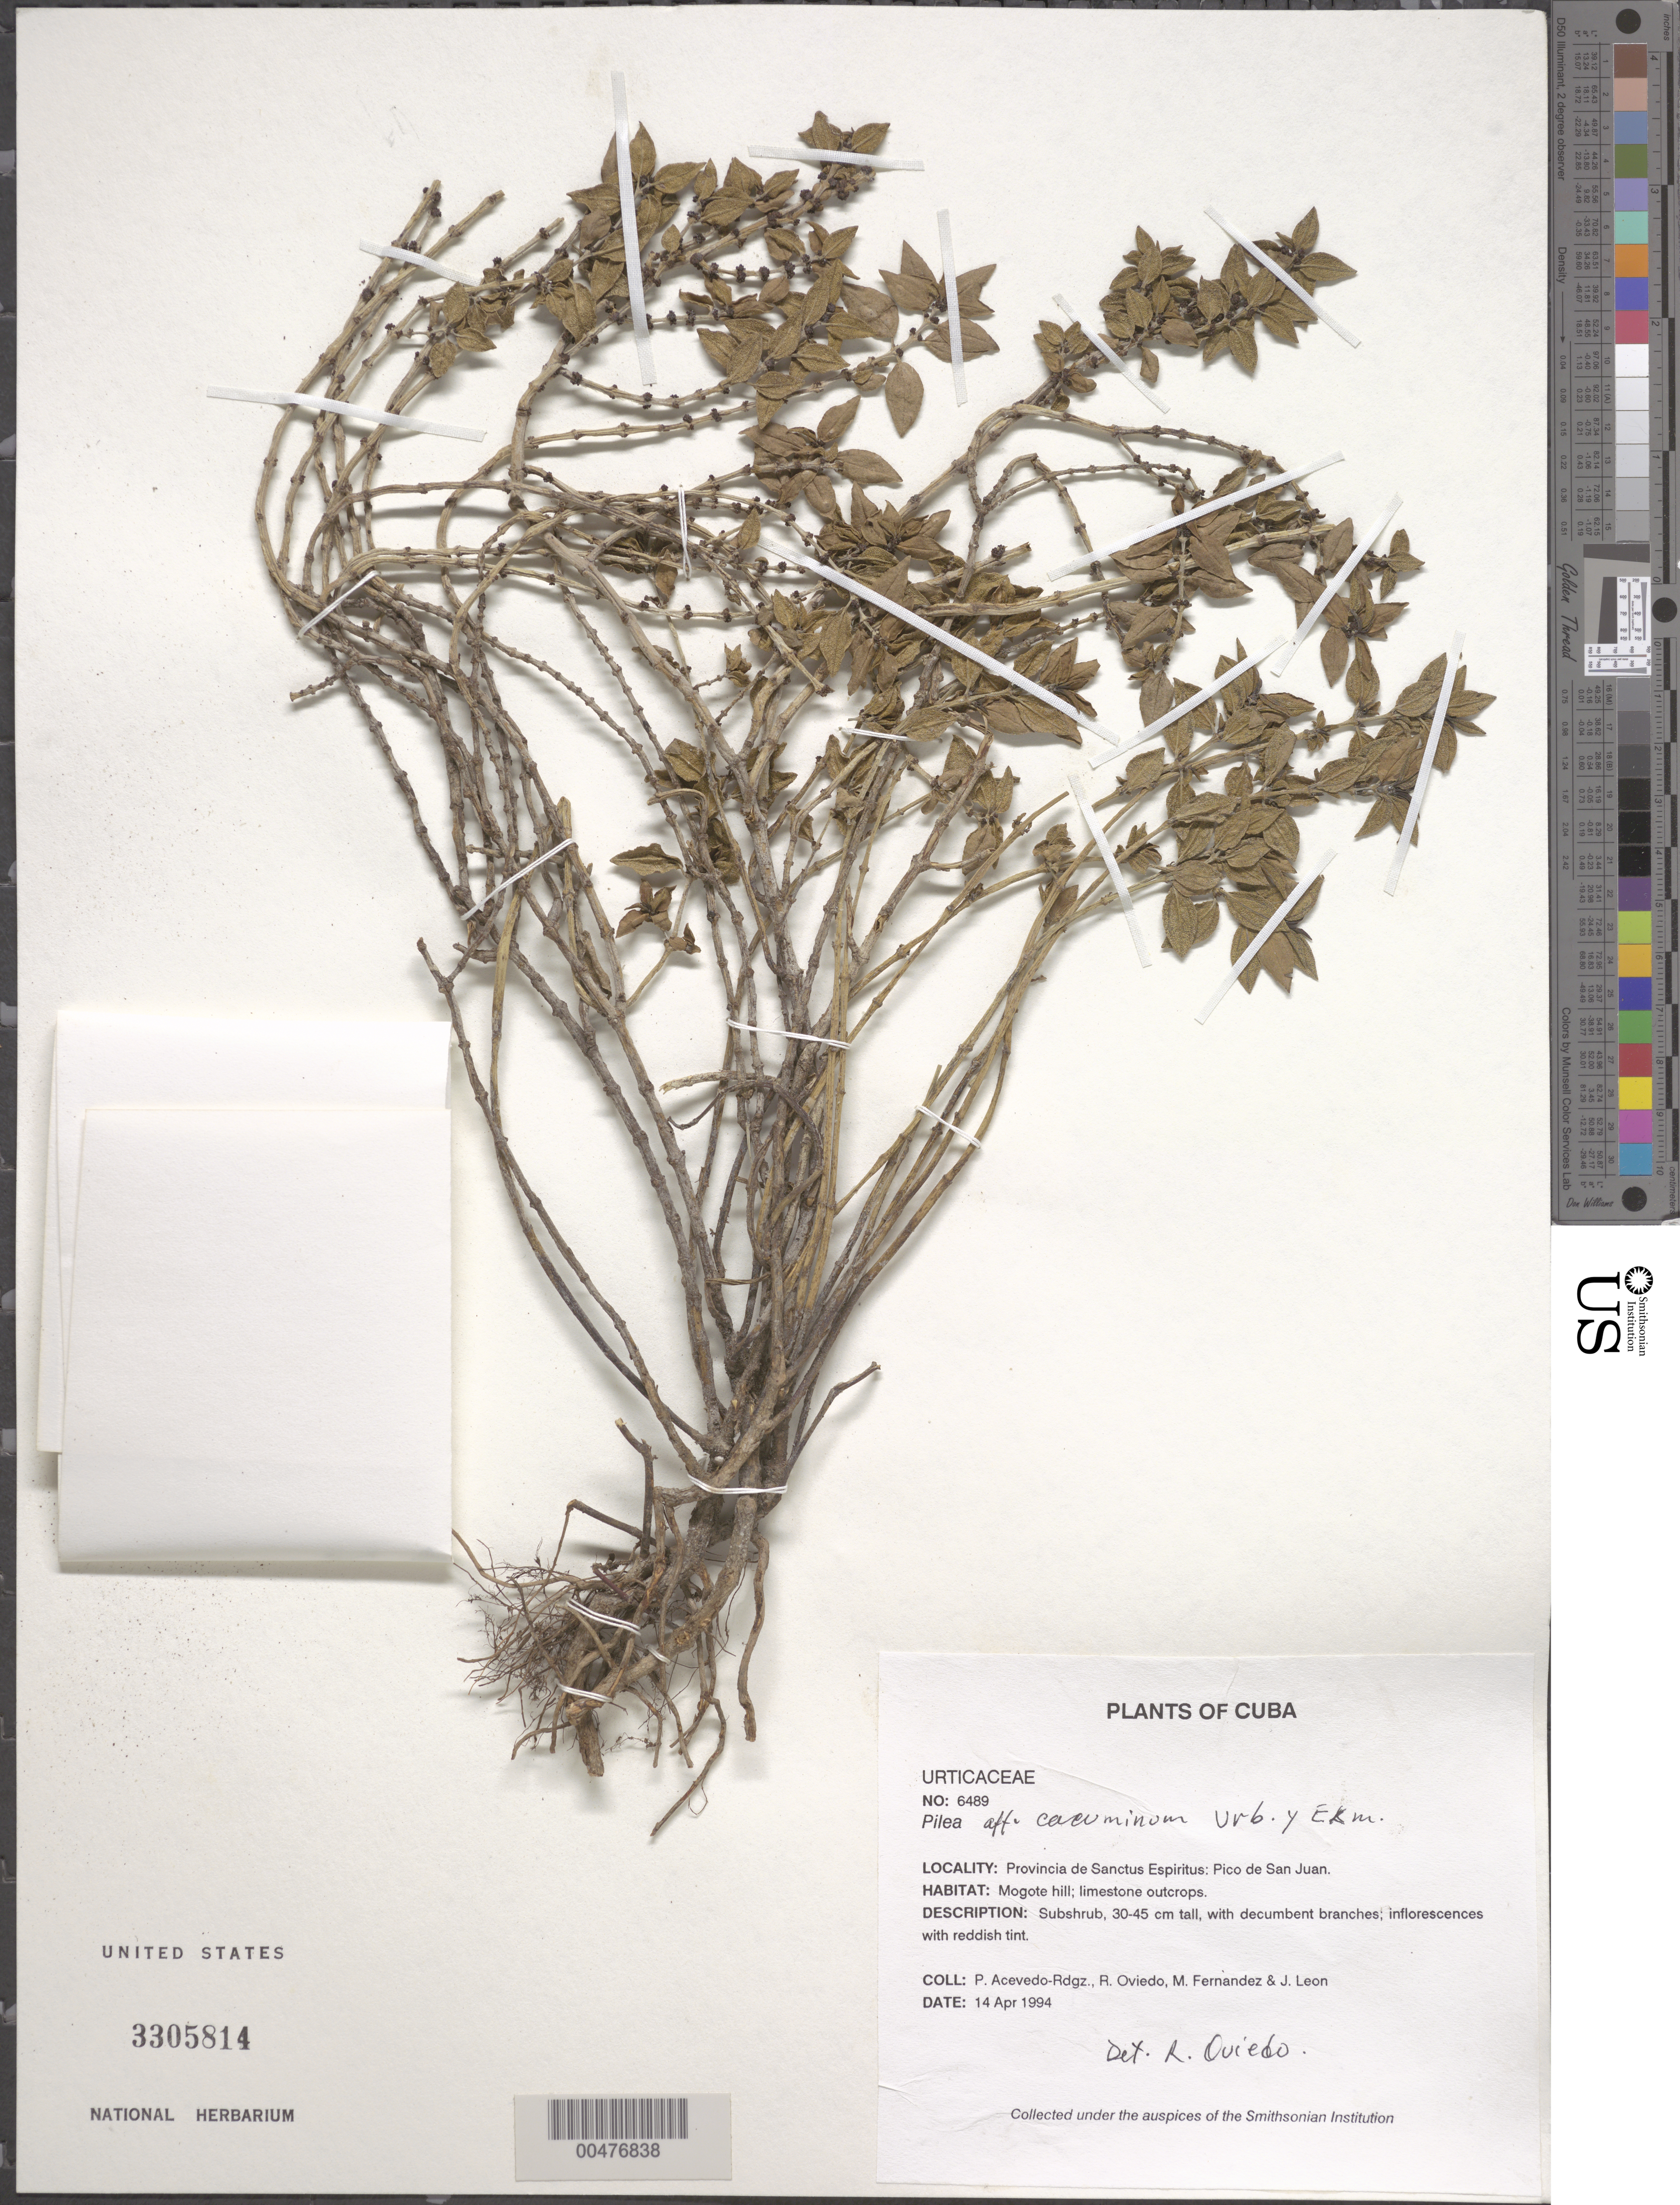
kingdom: Plantae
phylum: Tracheophyta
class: Magnoliopsida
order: Rosales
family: Urticaceae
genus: Pilea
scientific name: Pilea cacuminum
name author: Urb. & Ekman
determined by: Oviedo, R.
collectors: P. Acevedo-Rodr., R. Oviedo, M. Fernández & J. León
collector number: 6489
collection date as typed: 14 Apr 1994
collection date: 1994-04-14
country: Cuba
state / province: Sancti Spiritus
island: Cuba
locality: Provincia de Sanctus Espiritus; Pico de San Juan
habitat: Mogote hill; limestone outcrops.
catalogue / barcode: US 3305814